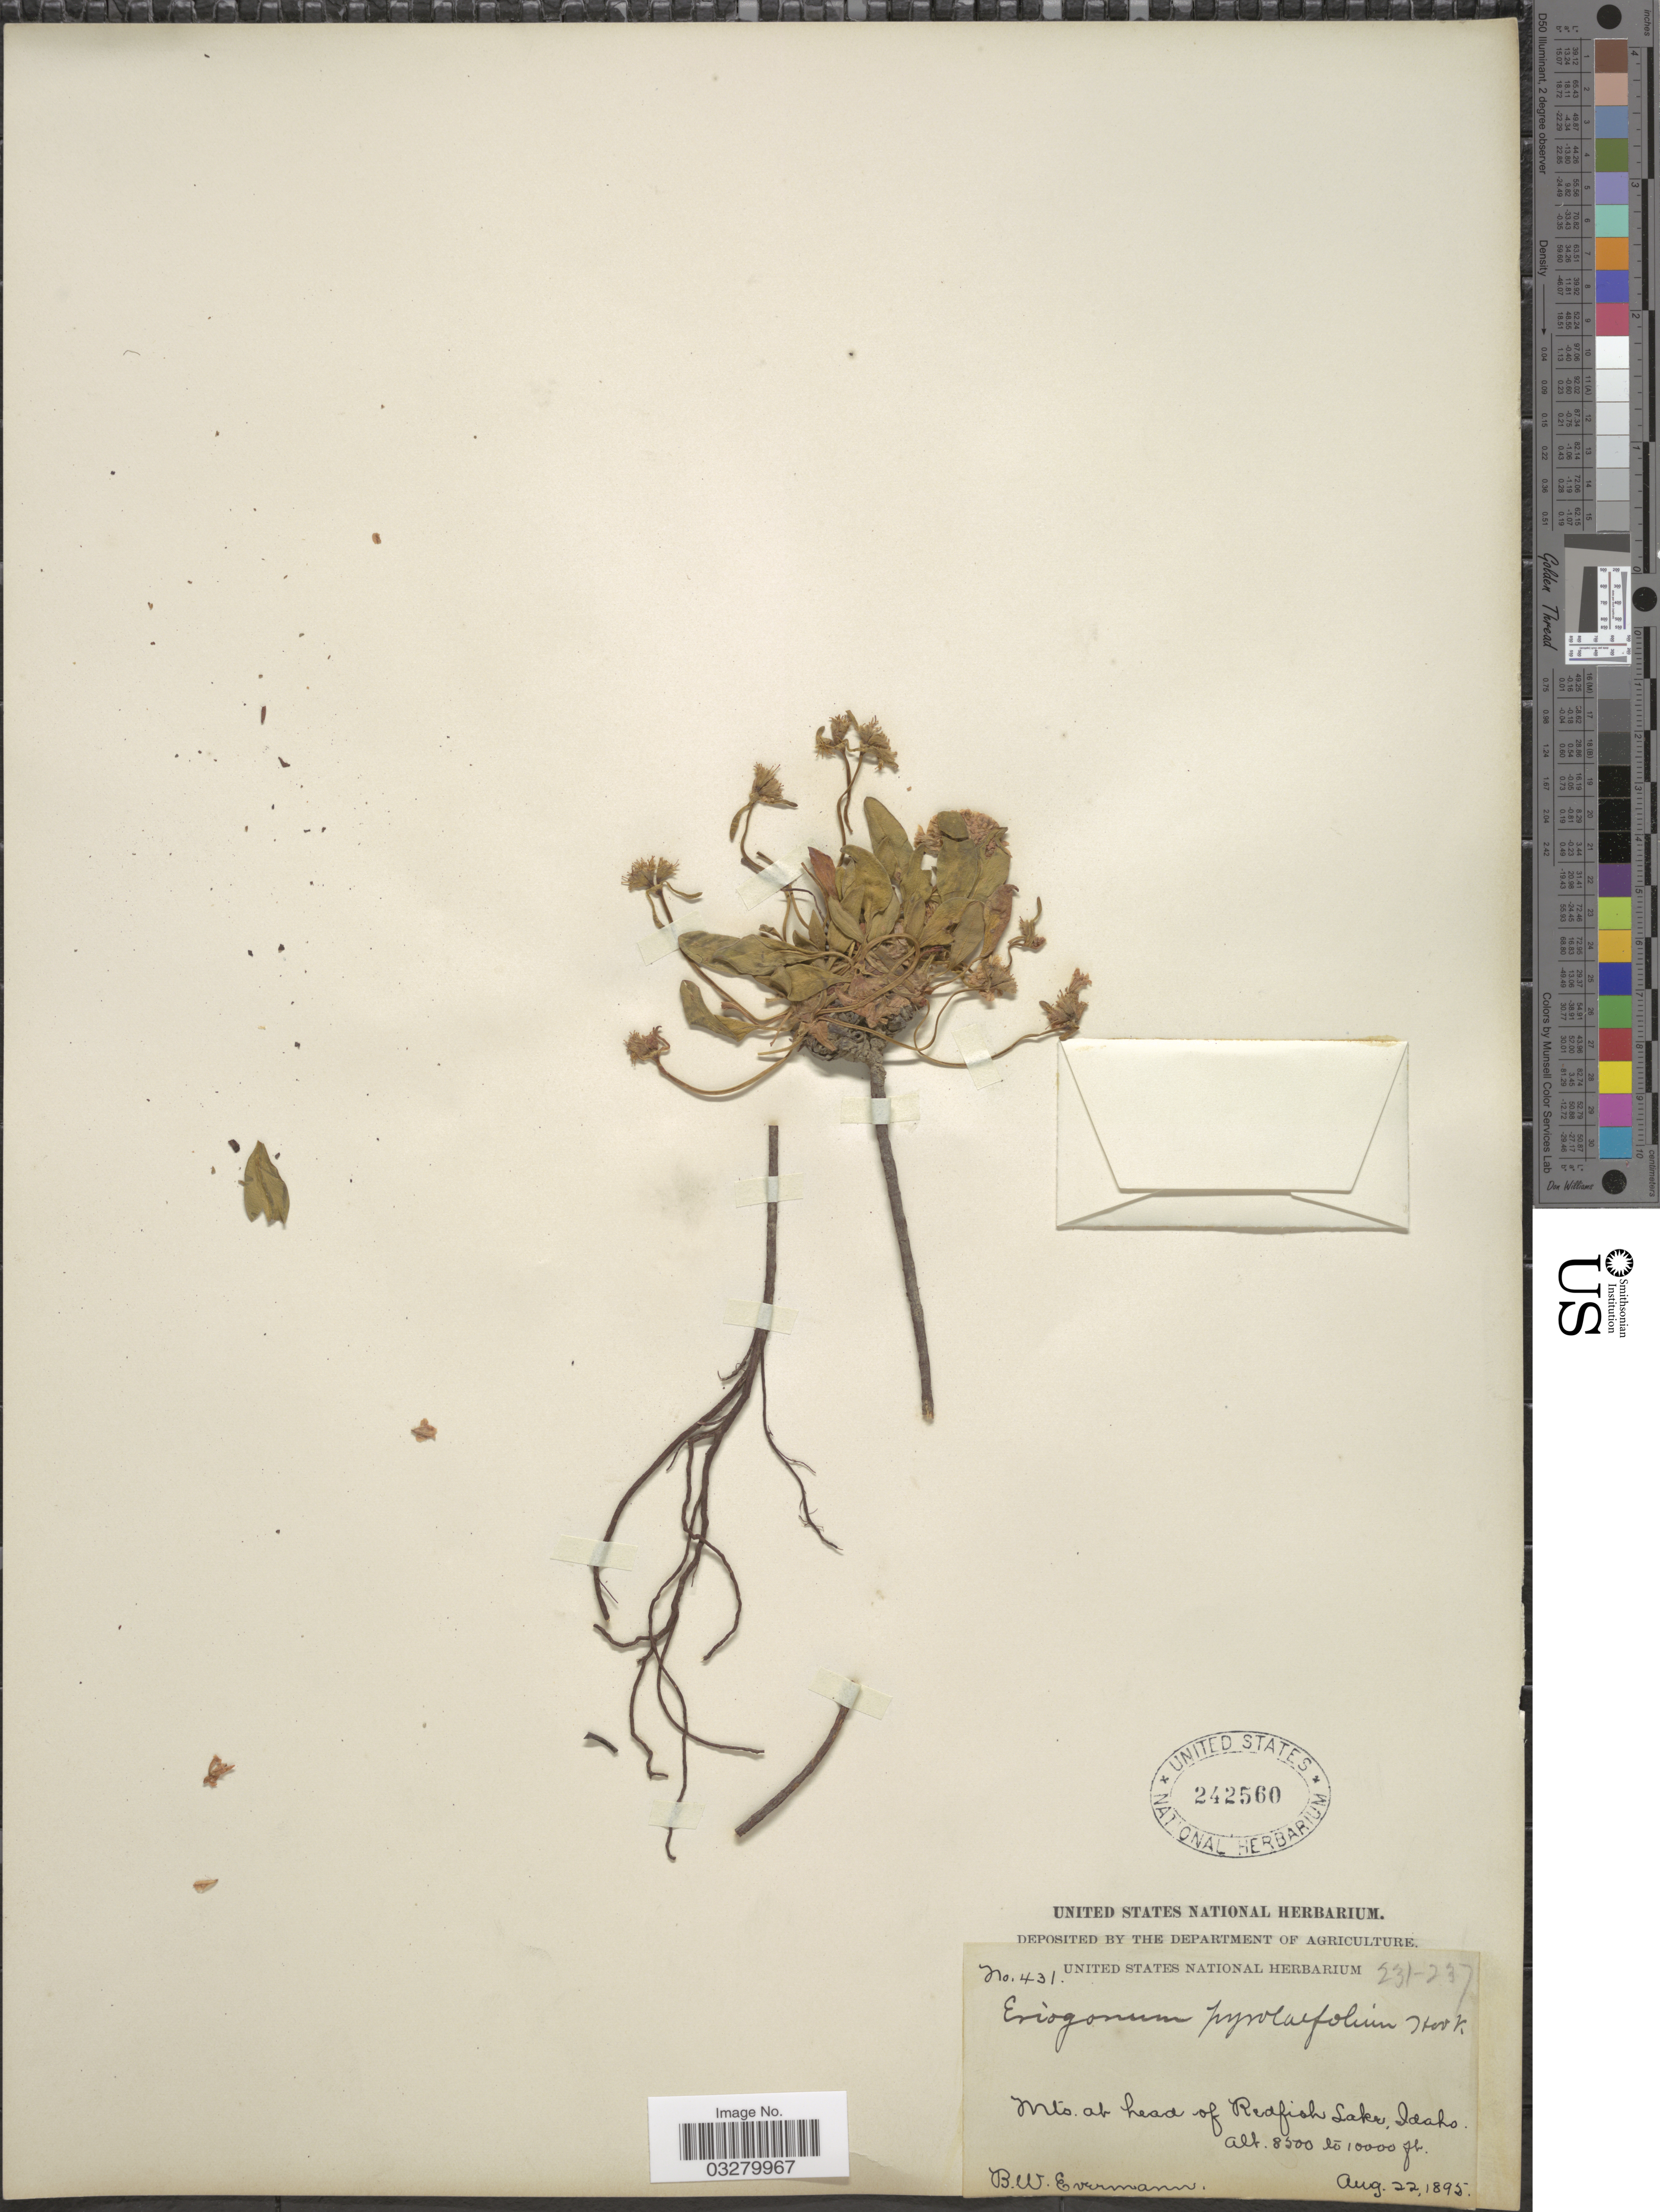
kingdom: Plantae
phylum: Tracheophyta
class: Magnoliopsida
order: Caryophyllales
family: Polygonaceae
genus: Eriogonum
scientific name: Eriogonum pyrolifolium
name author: Hook.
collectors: B. W. Evermann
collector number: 431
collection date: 1895-08-22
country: United States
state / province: Idaho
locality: Mts. at head of Redfish Lake.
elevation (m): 2591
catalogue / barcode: US 242560